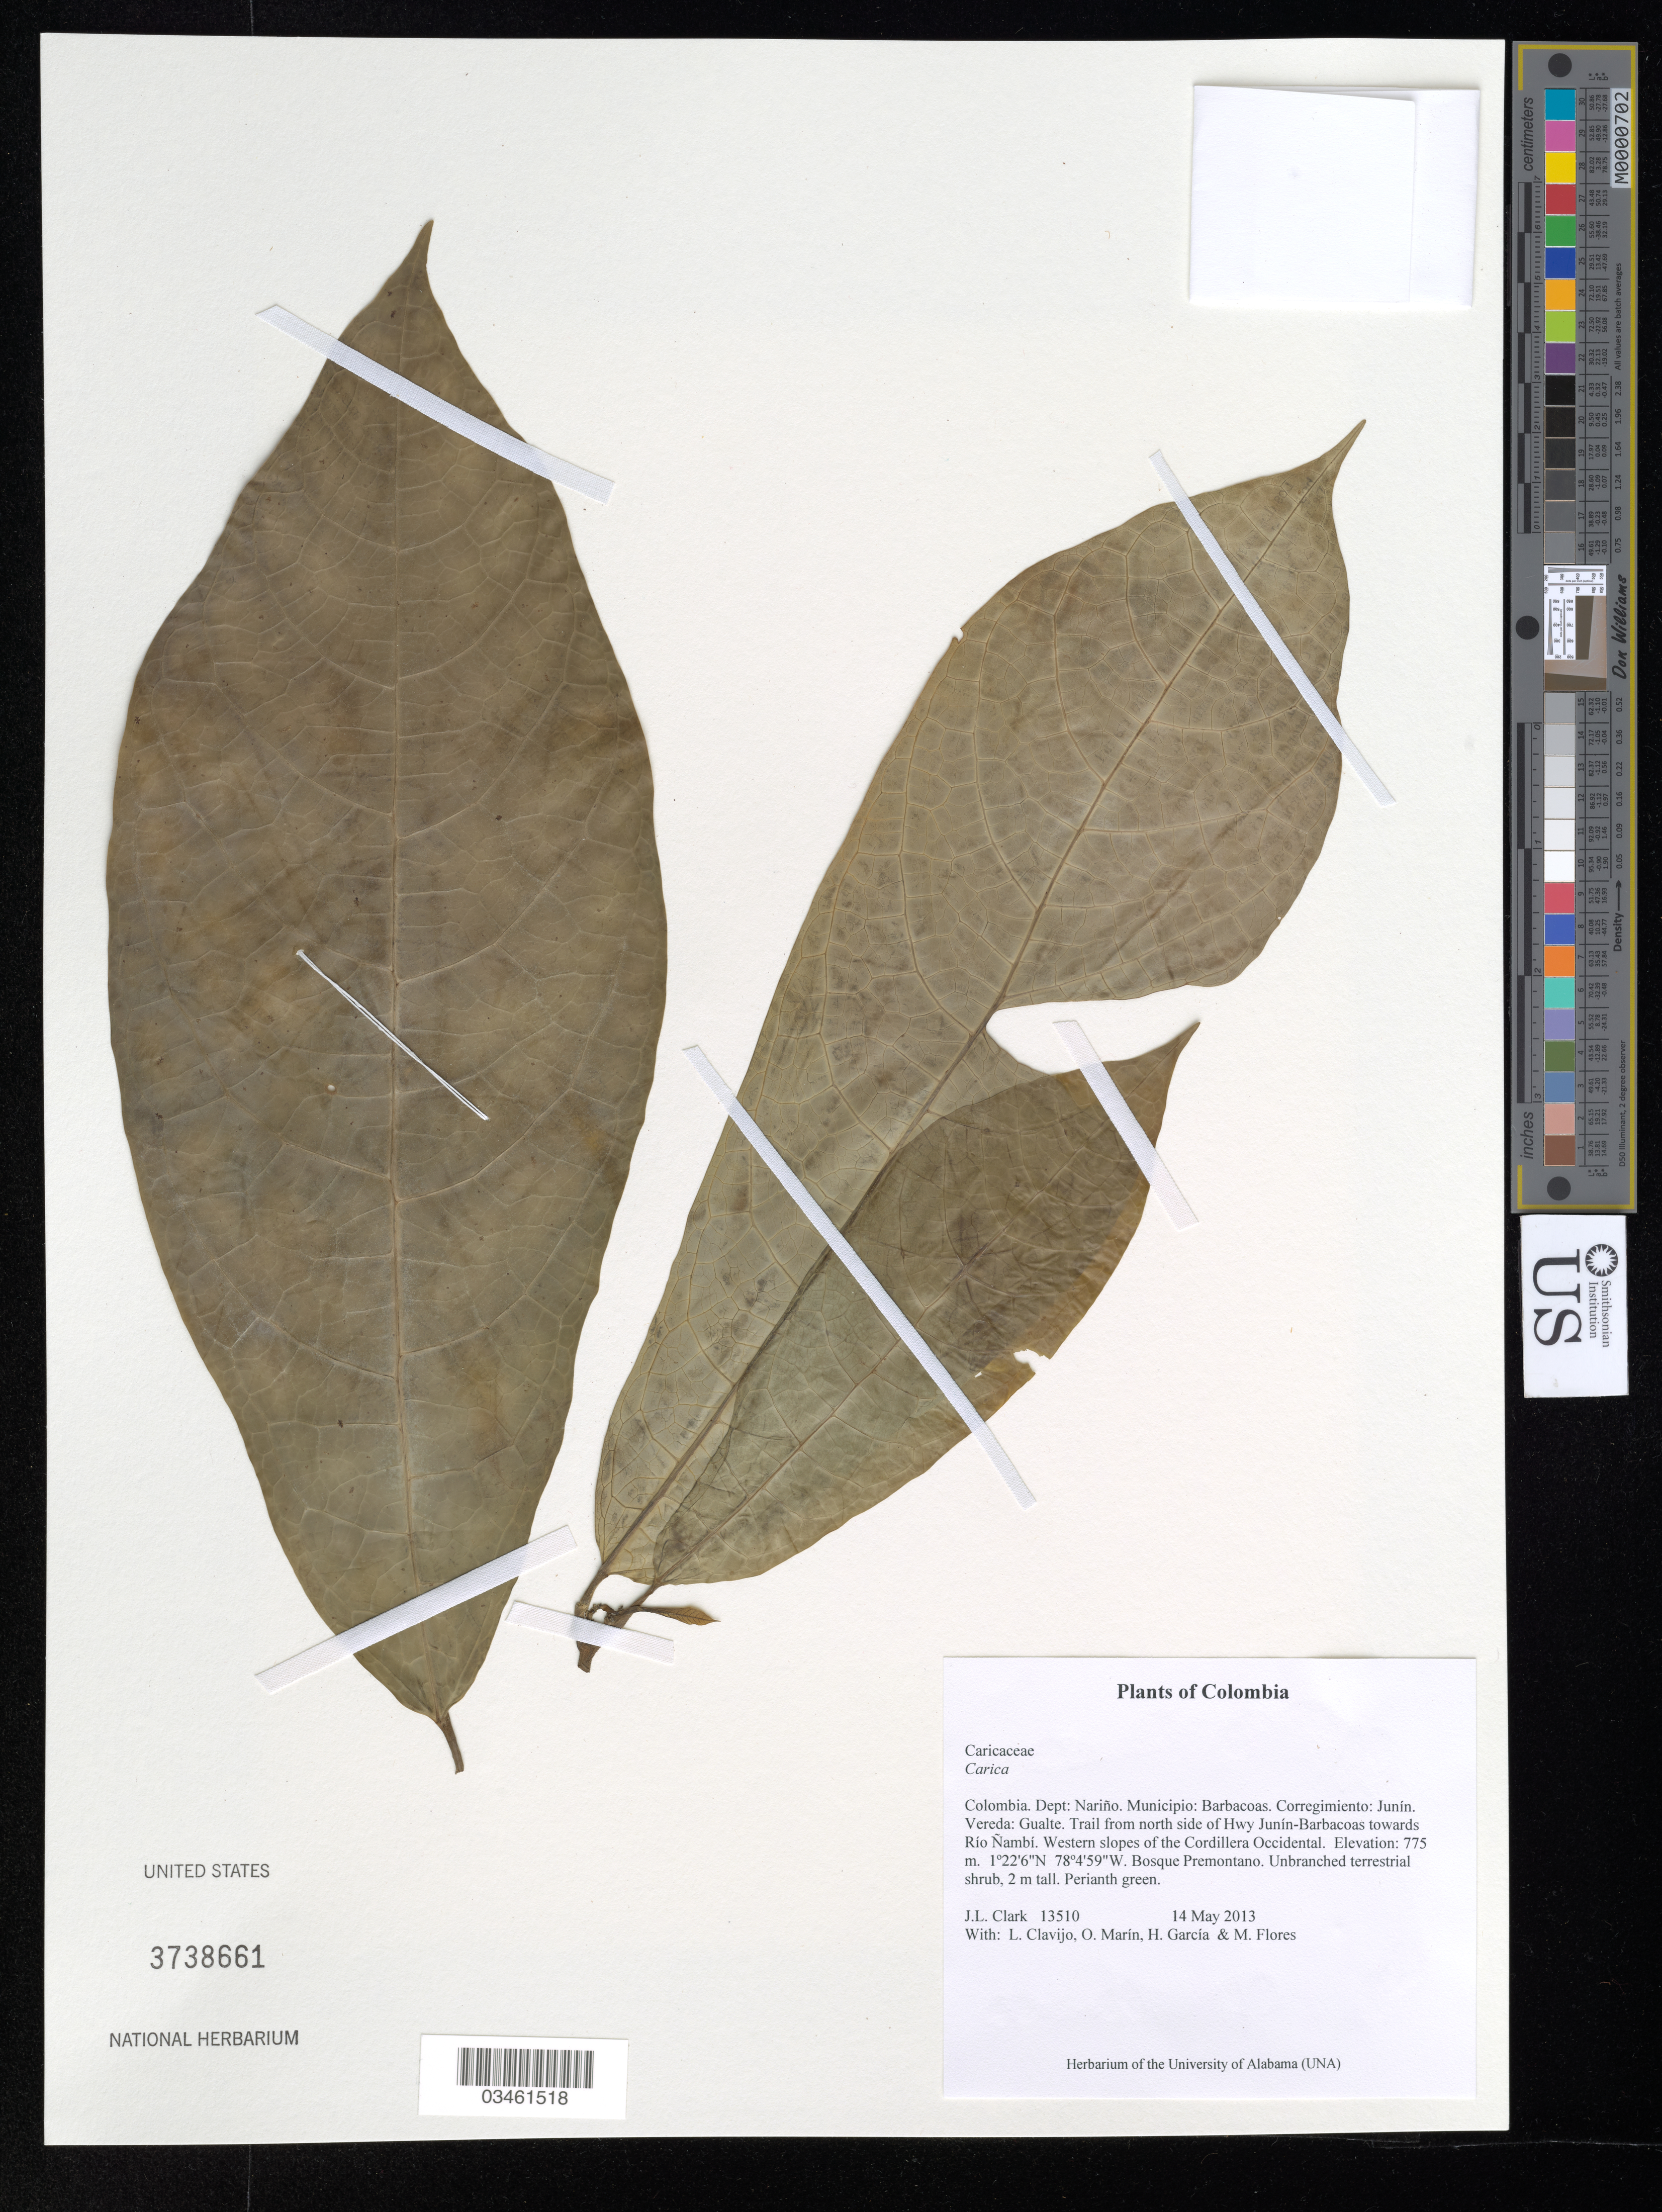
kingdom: Plantae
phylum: Tracheophyta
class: Magnoliopsida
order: Brassicales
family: Caricaceae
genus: Carica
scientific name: Carica sp.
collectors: J. L. Clark, L. Clavijo, O. Marín, H. Garcia & M. Flores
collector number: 13510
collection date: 2013-05-14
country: Colombia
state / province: Nariño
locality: Dept: Nariño. Municipio: Barbacoas. Corregimiento: Junín. Vereda: Gualte. Trail from north side of Hwy Junín-Barbacoas towards Río Ñambí. Western slopes of the Cordillera Occidental.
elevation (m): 775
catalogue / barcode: US 3738661